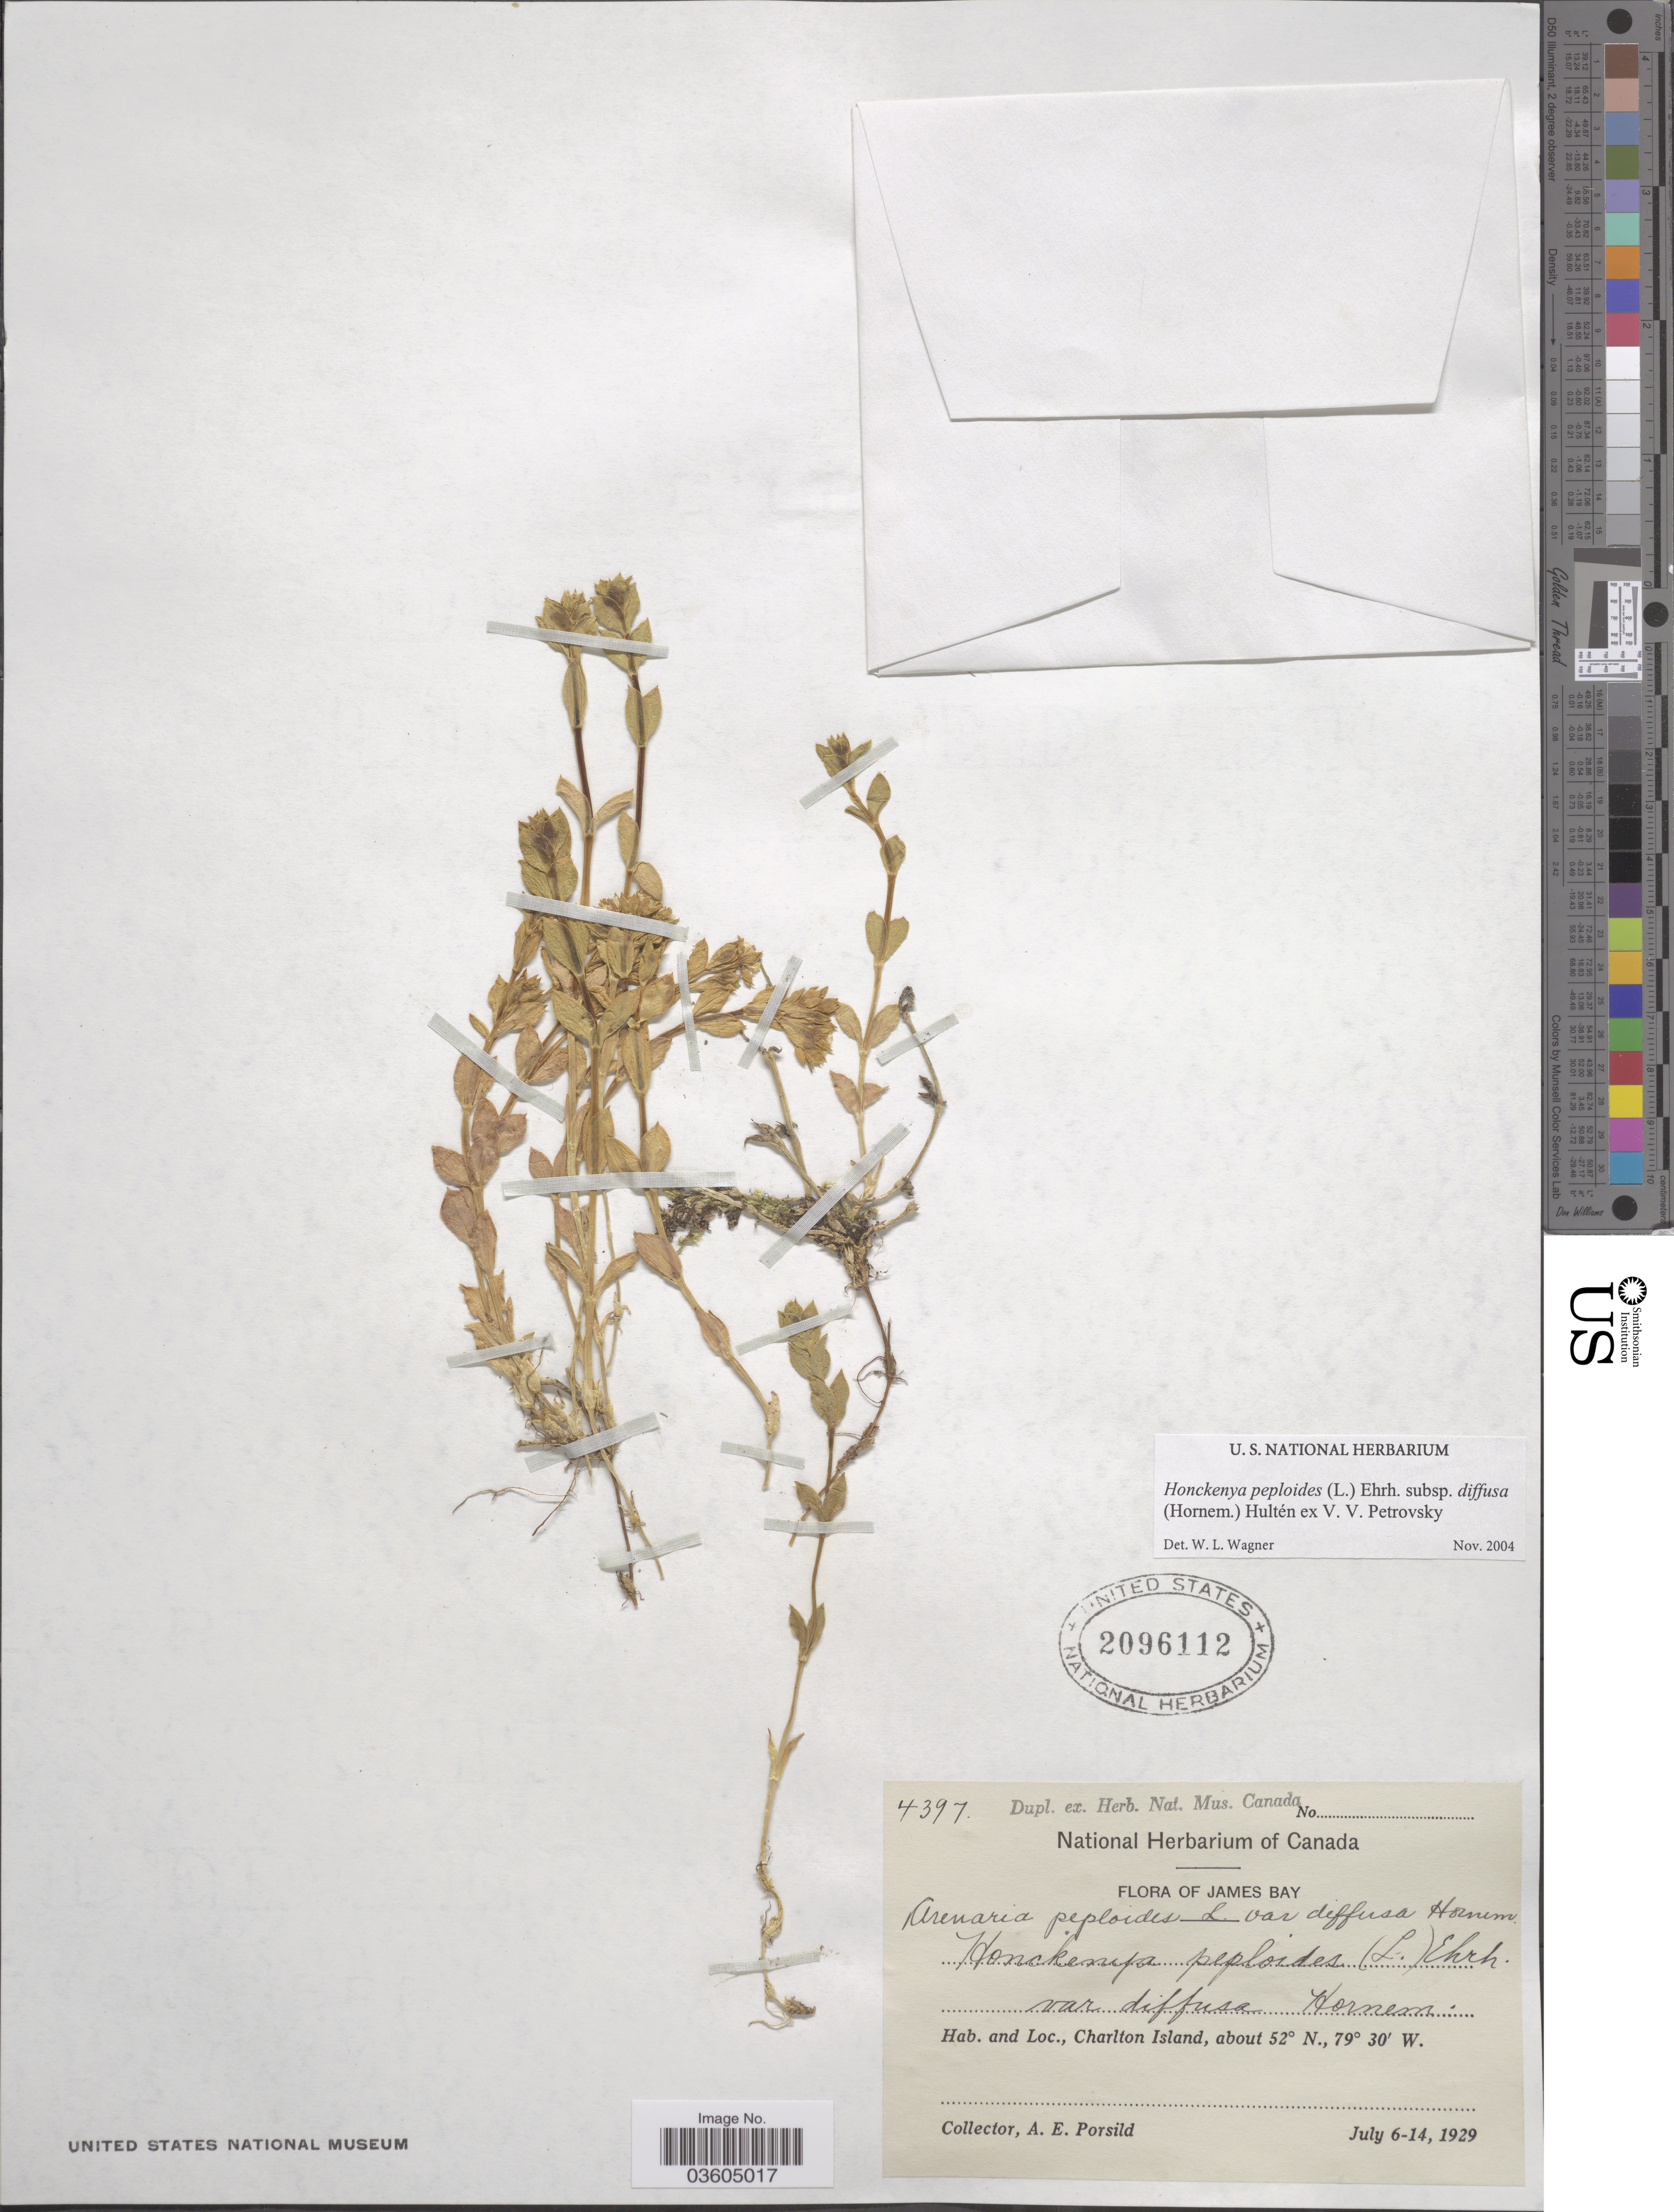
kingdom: Plantae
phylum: Tracheophyta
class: Magnoliopsida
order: Caryophyllales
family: Caryophyllaceae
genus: Honckenya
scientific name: Honckenya peploides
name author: (L.) Ehrh.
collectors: A. E. Porsild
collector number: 4397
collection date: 1929-07-06/1929-07-14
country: Greenland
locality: James Bay. Charlton Island.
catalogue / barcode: US 2096112